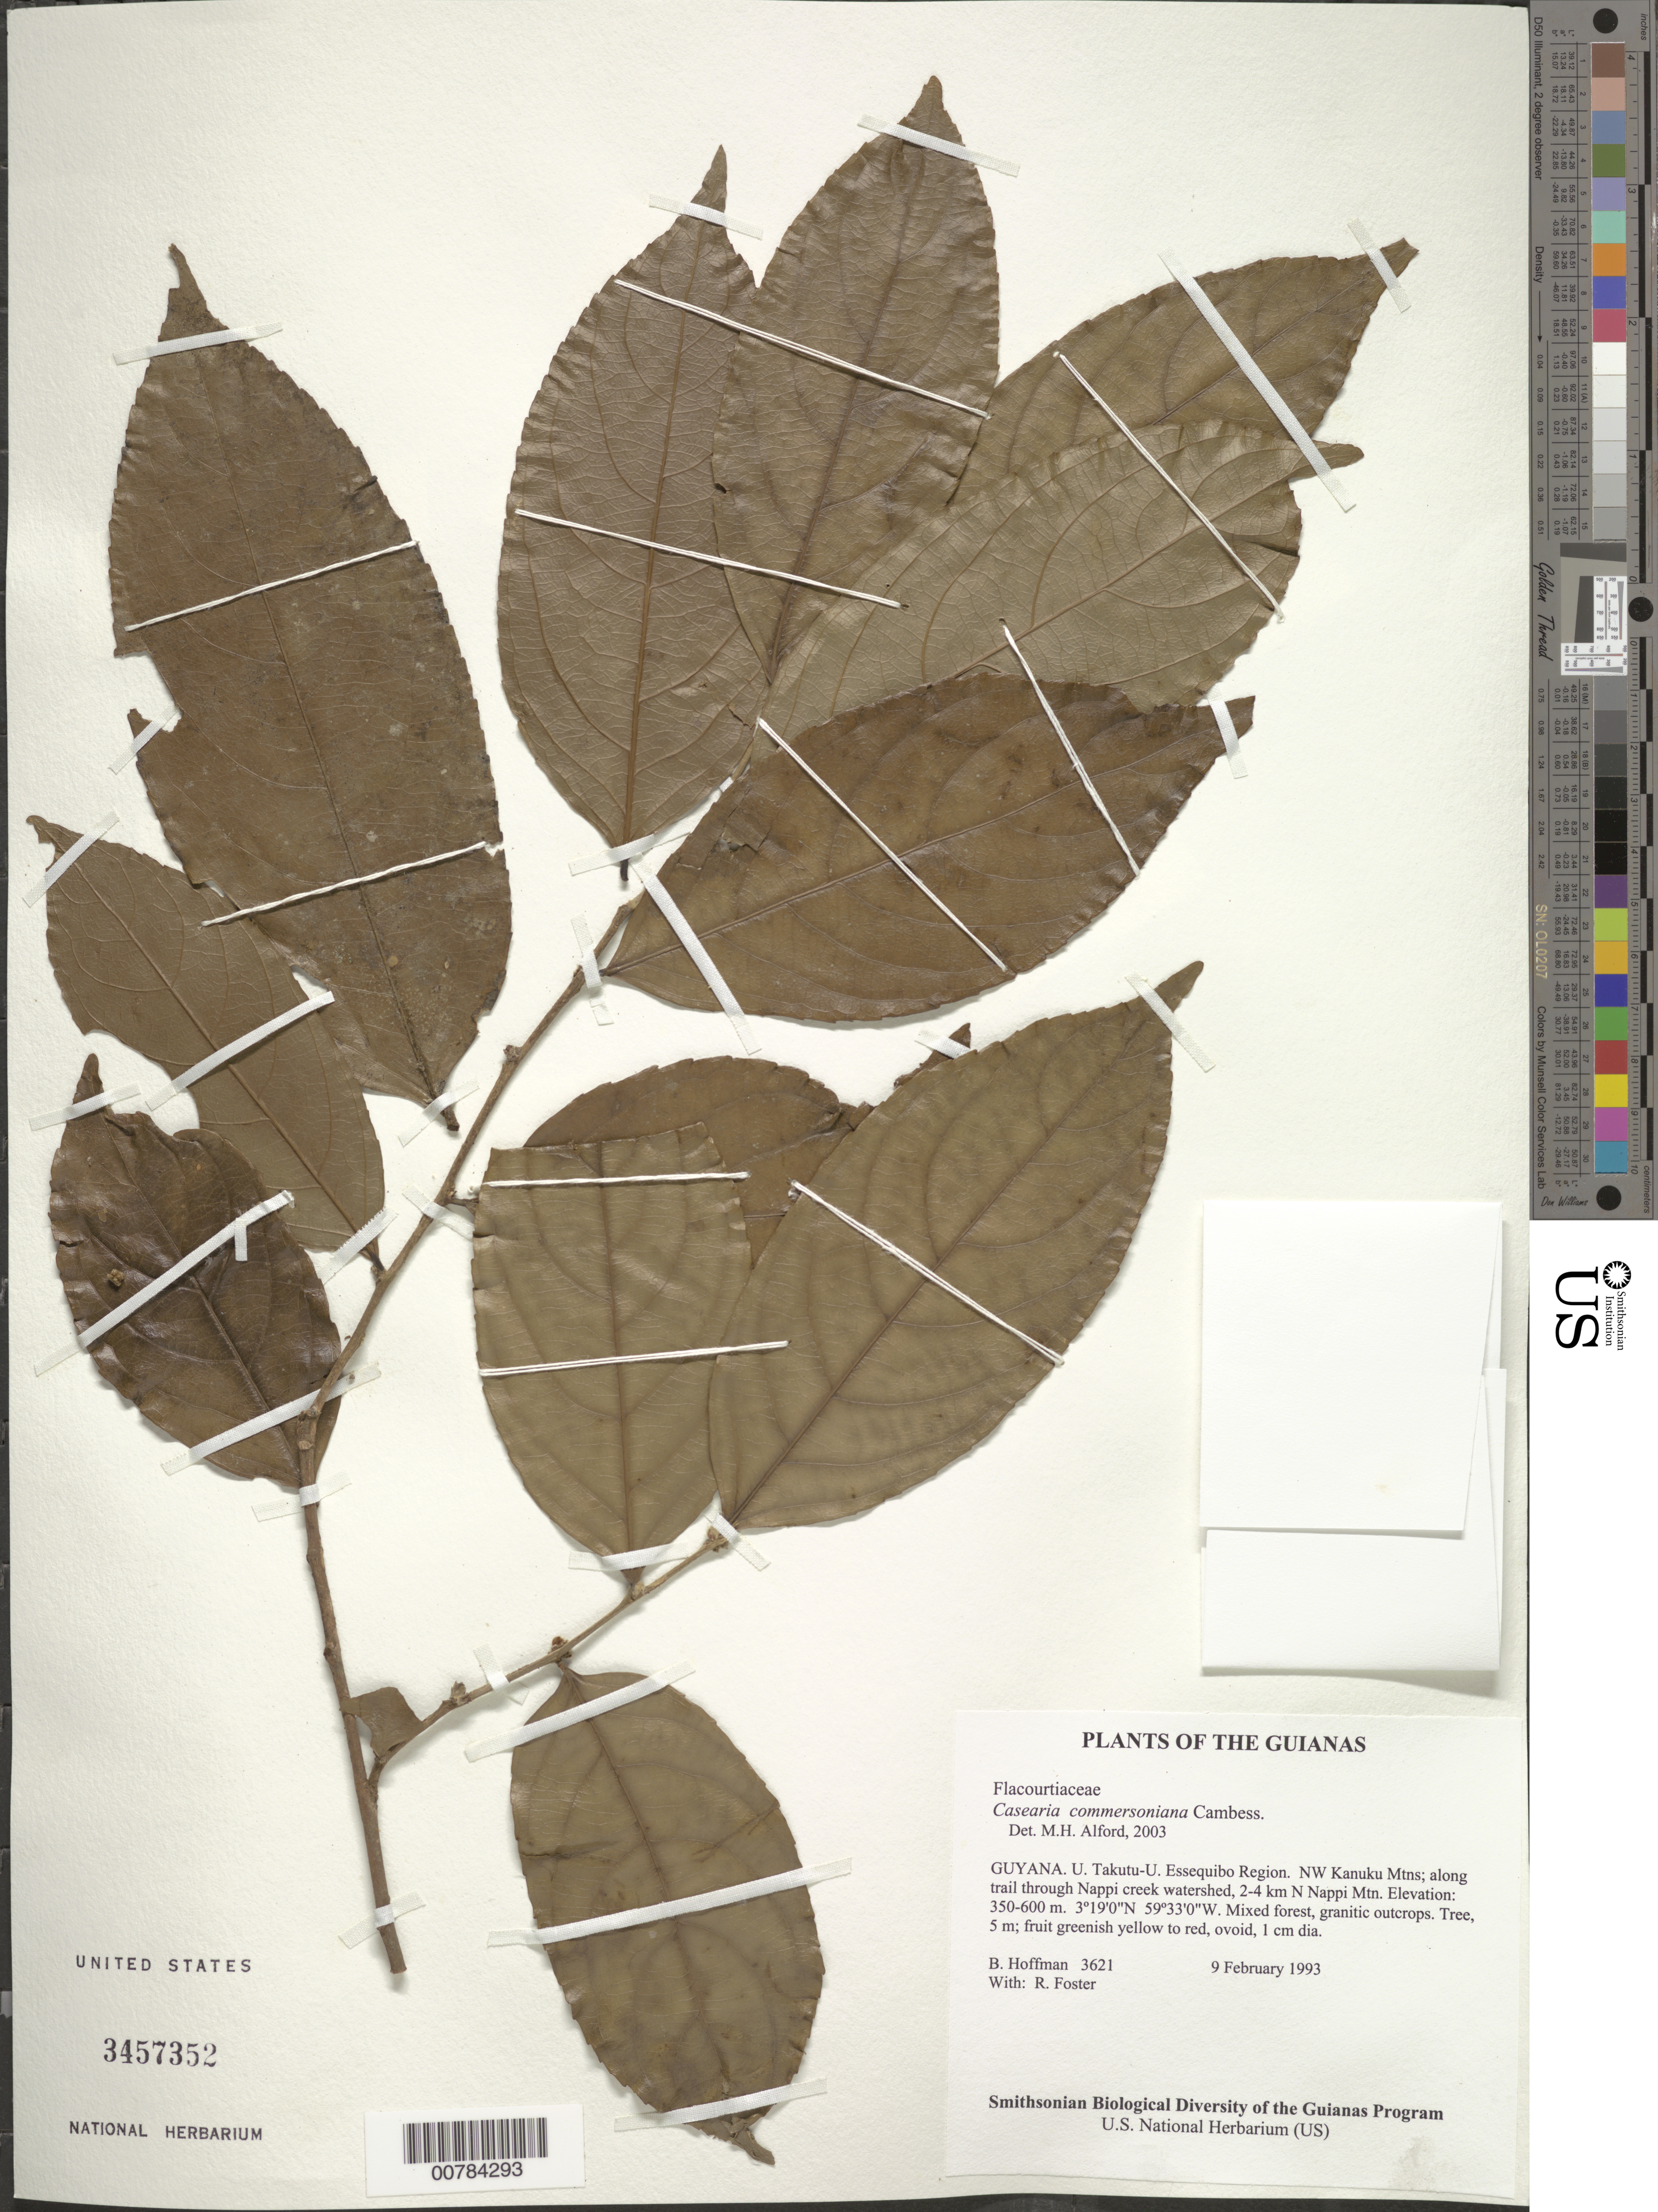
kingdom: Plantae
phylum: Tracheophyta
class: Magnoliopsida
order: Malpighiales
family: Salicaceae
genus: Piparea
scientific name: Piparea dentata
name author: Aubl.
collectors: B. Hoffman & R. Foster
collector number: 3621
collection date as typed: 9 February 1993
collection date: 1993-02-09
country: Guyana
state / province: U. Takutu-U. Essequibo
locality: NW Kanuku Mountains; along trail through Nappi creek watershed, 2-4 km N of Nappi Mountain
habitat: Mixed forest, granitic outcrops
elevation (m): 350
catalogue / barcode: US 3457352